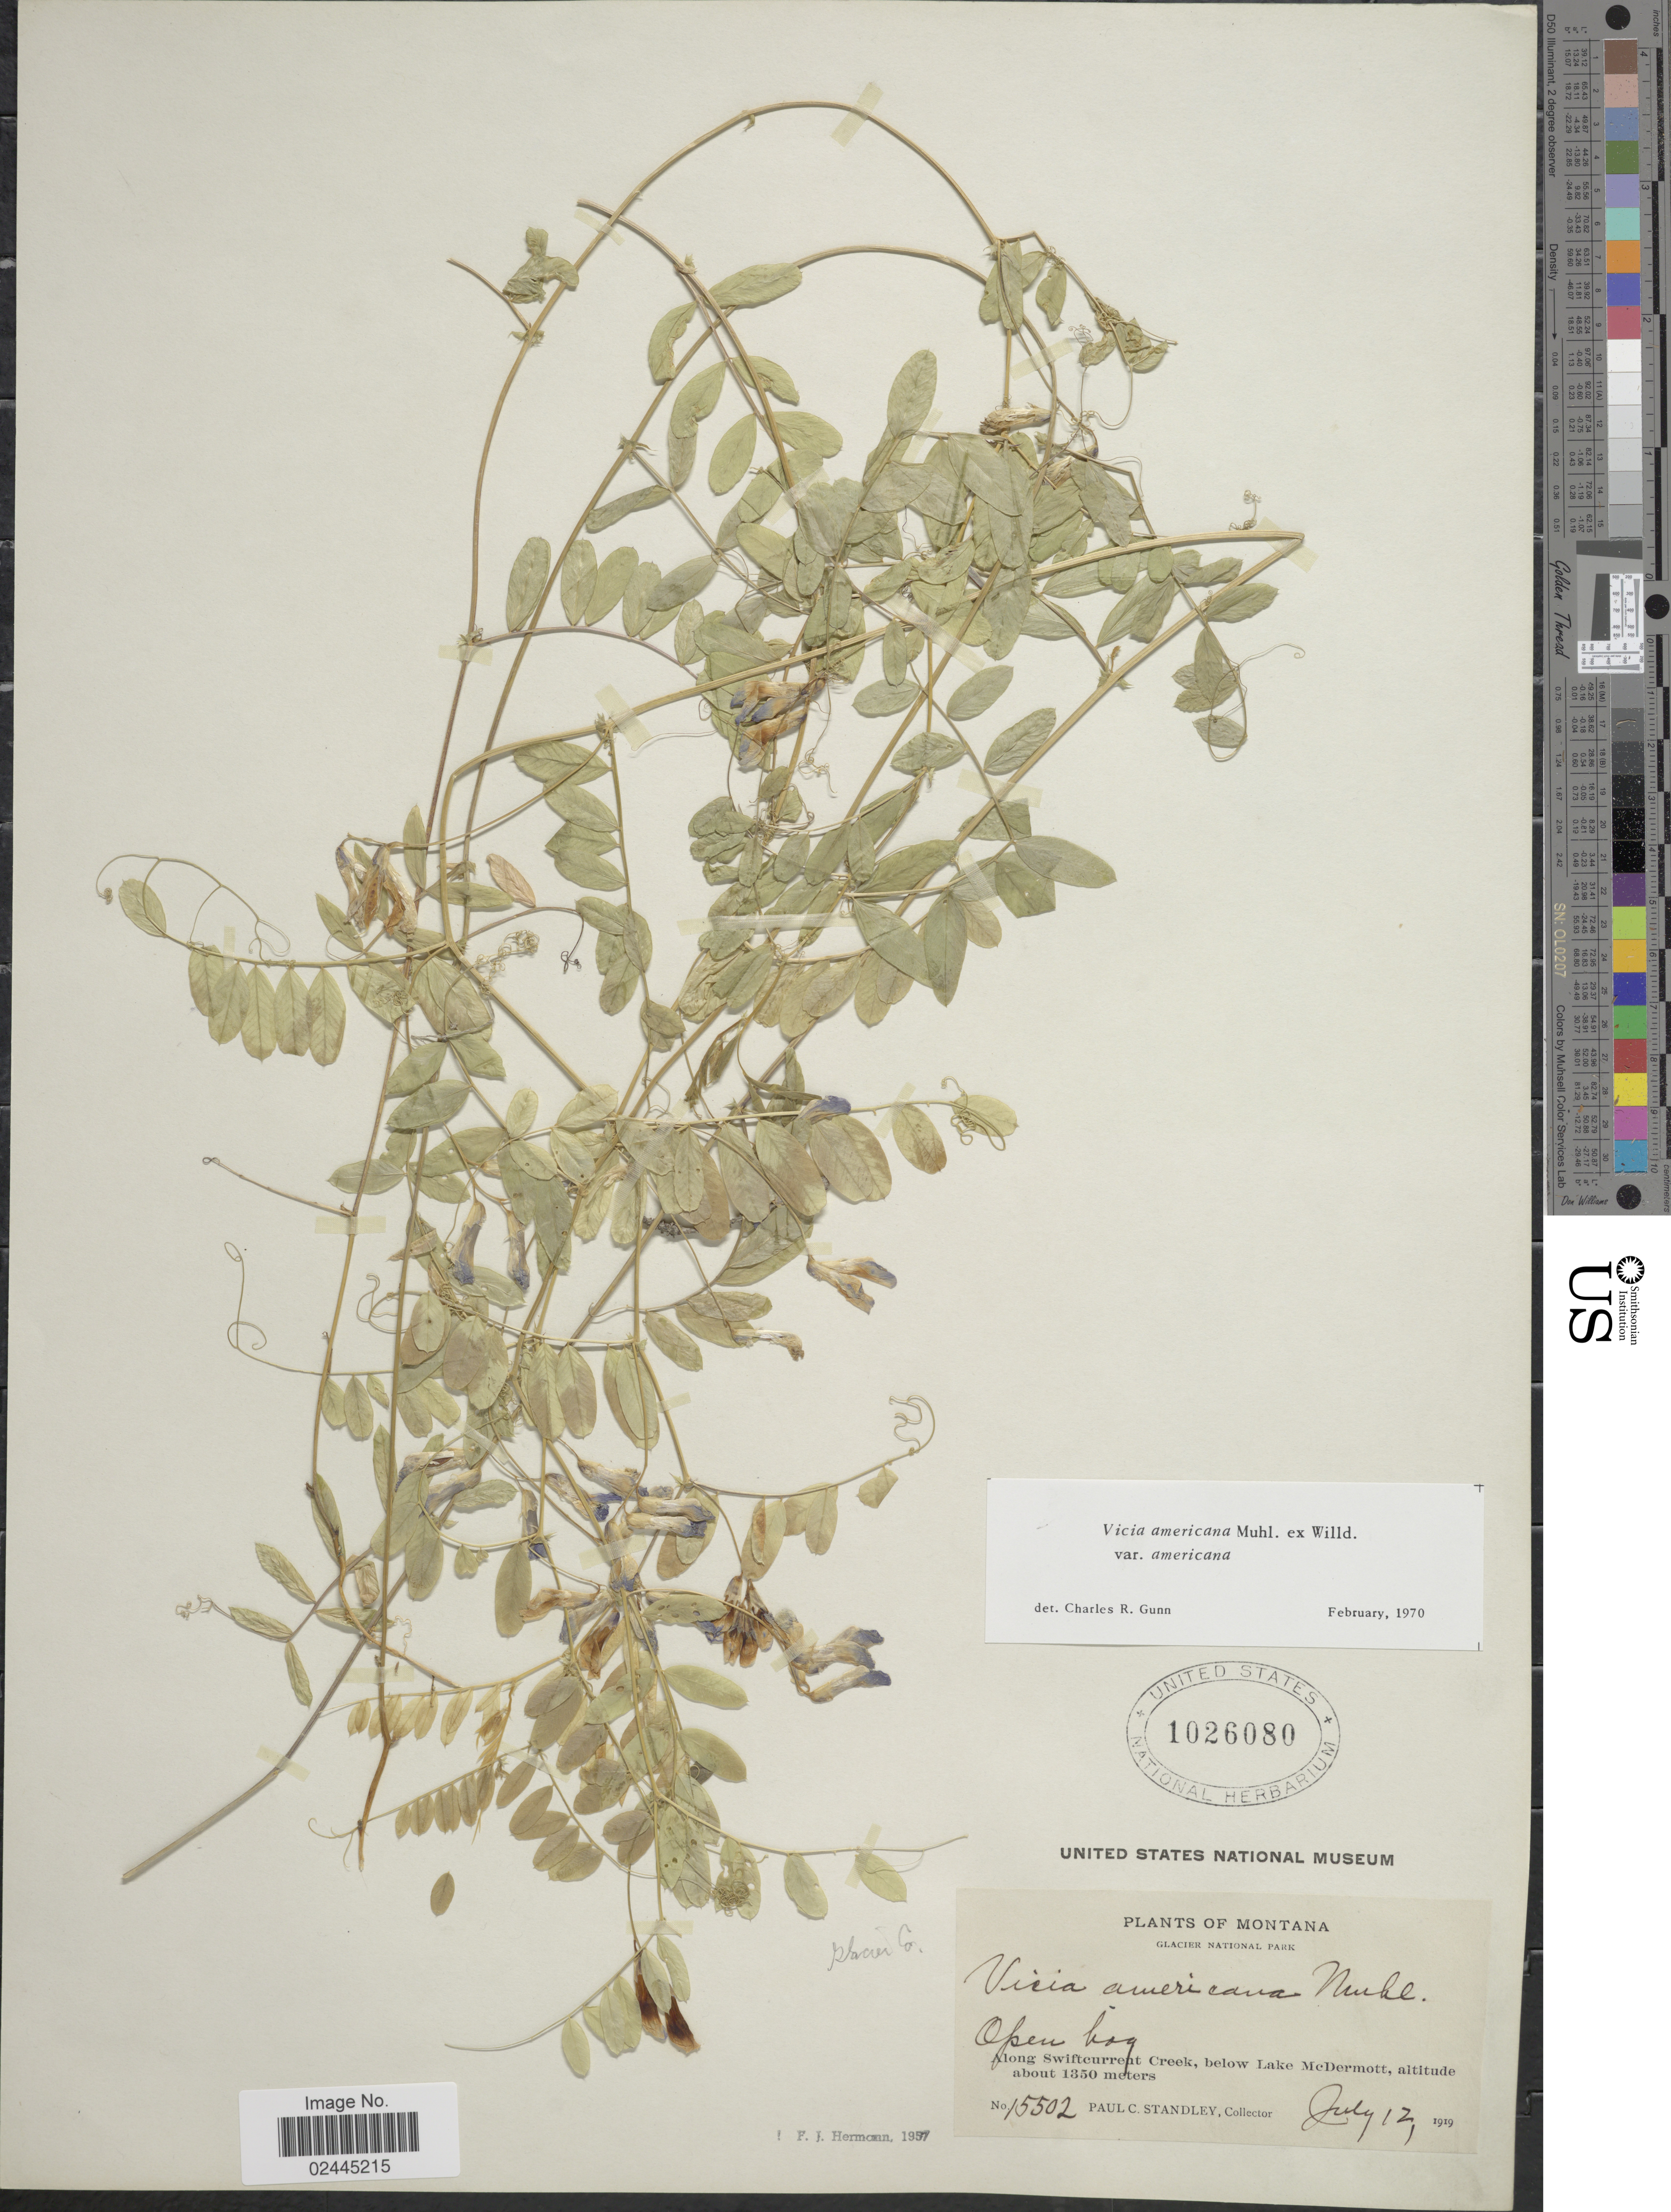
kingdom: Plantae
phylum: Tracheophyta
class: Magnoliopsida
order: Fabales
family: Fabaceae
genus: Vicia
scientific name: Vicia americana var. americana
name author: Muhl. ex Willd.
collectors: P. C. Standley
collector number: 15502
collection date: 1919-07-12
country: United States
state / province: Montana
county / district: Glacier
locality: Glacier National Park. Along Swiftcurrent Creek, below Lake McDermott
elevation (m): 1350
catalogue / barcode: US 1026080